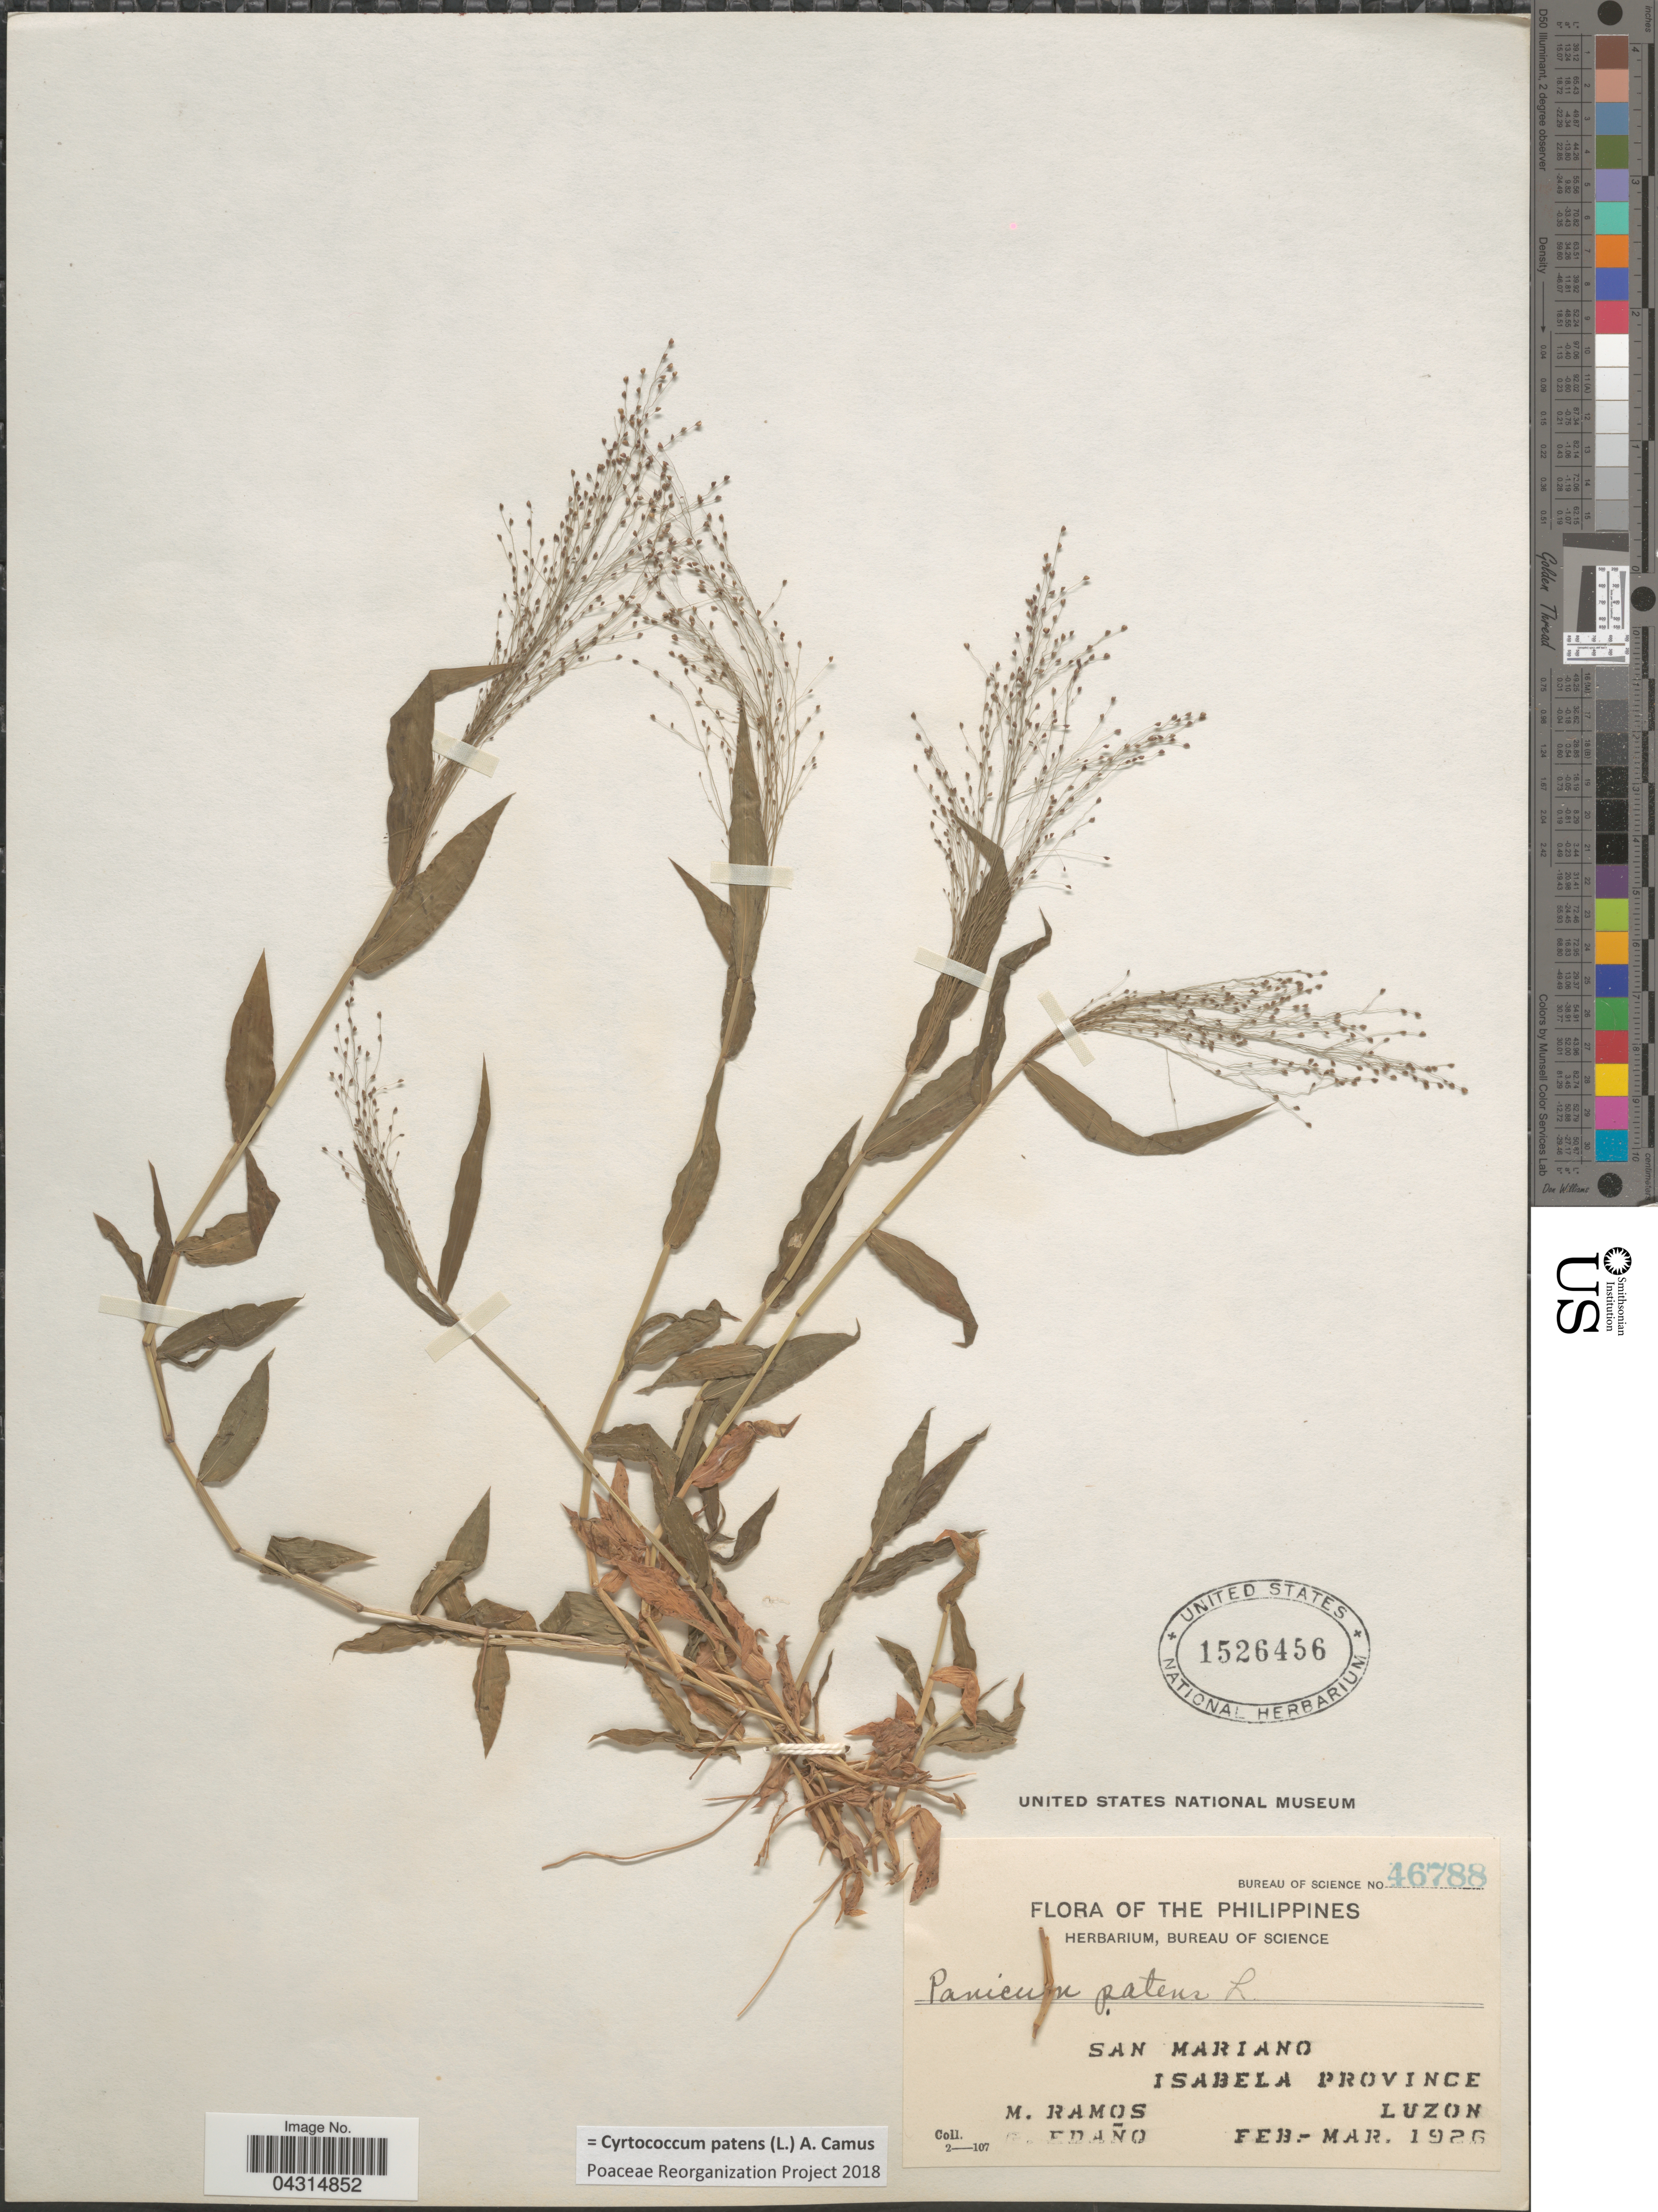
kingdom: Plantae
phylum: Tracheophyta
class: Liliopsida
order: Poales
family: Poaceae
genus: Cyrtococcum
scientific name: Cyrtococcum patens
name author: (L.) A. Camus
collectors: M. Ramos & G. Edaño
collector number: Bureau of Science 46788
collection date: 1926-02/1926-03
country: Philippines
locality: San Mariano. Isabela Province. Luzon.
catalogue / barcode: US 1526456